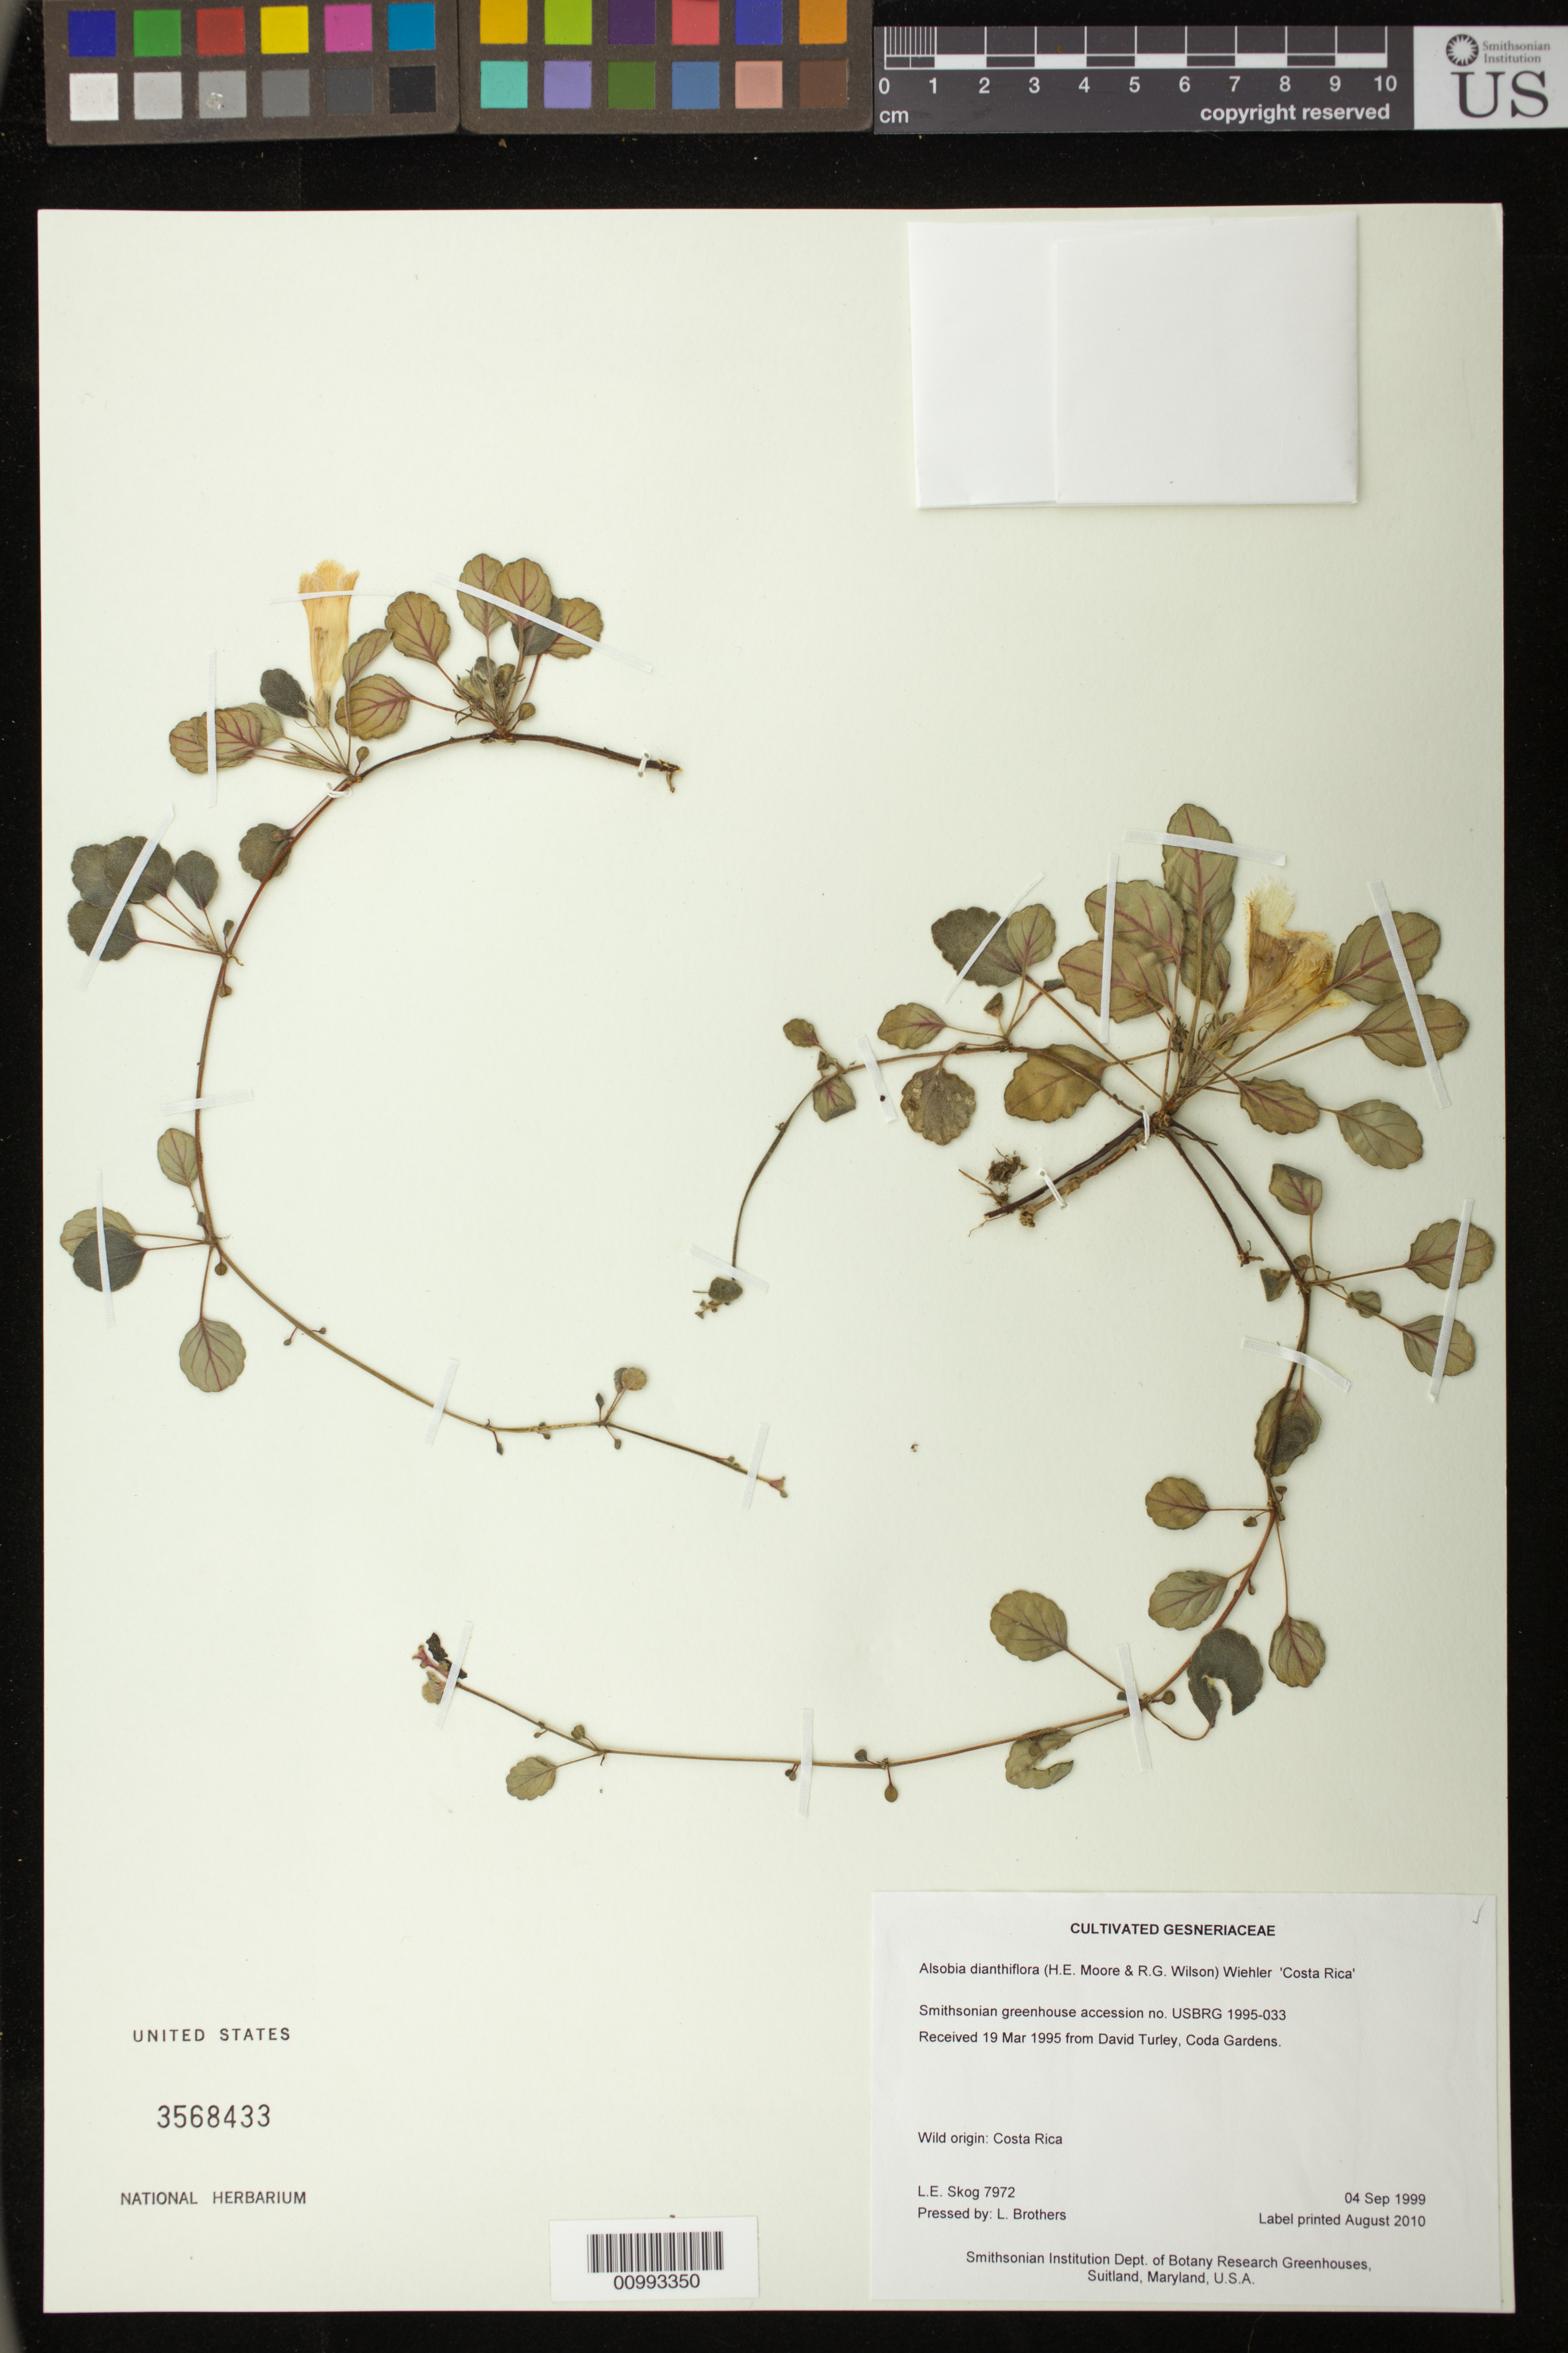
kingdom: Plantae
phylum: Tracheophyta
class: Magnoliopsida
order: Lamiales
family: Gesneriaceae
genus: Alsobia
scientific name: Alsobia dianthiflora 'Costa Rica'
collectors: L. E. Skog & L. Brothers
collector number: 7972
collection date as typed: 04 Sep 1999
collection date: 1999-09-04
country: Costa Rica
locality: Smithsonian Institution Dept. of Botany Research Greenhouses, Suitland, Maryland, U.S.A.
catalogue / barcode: US 3568433